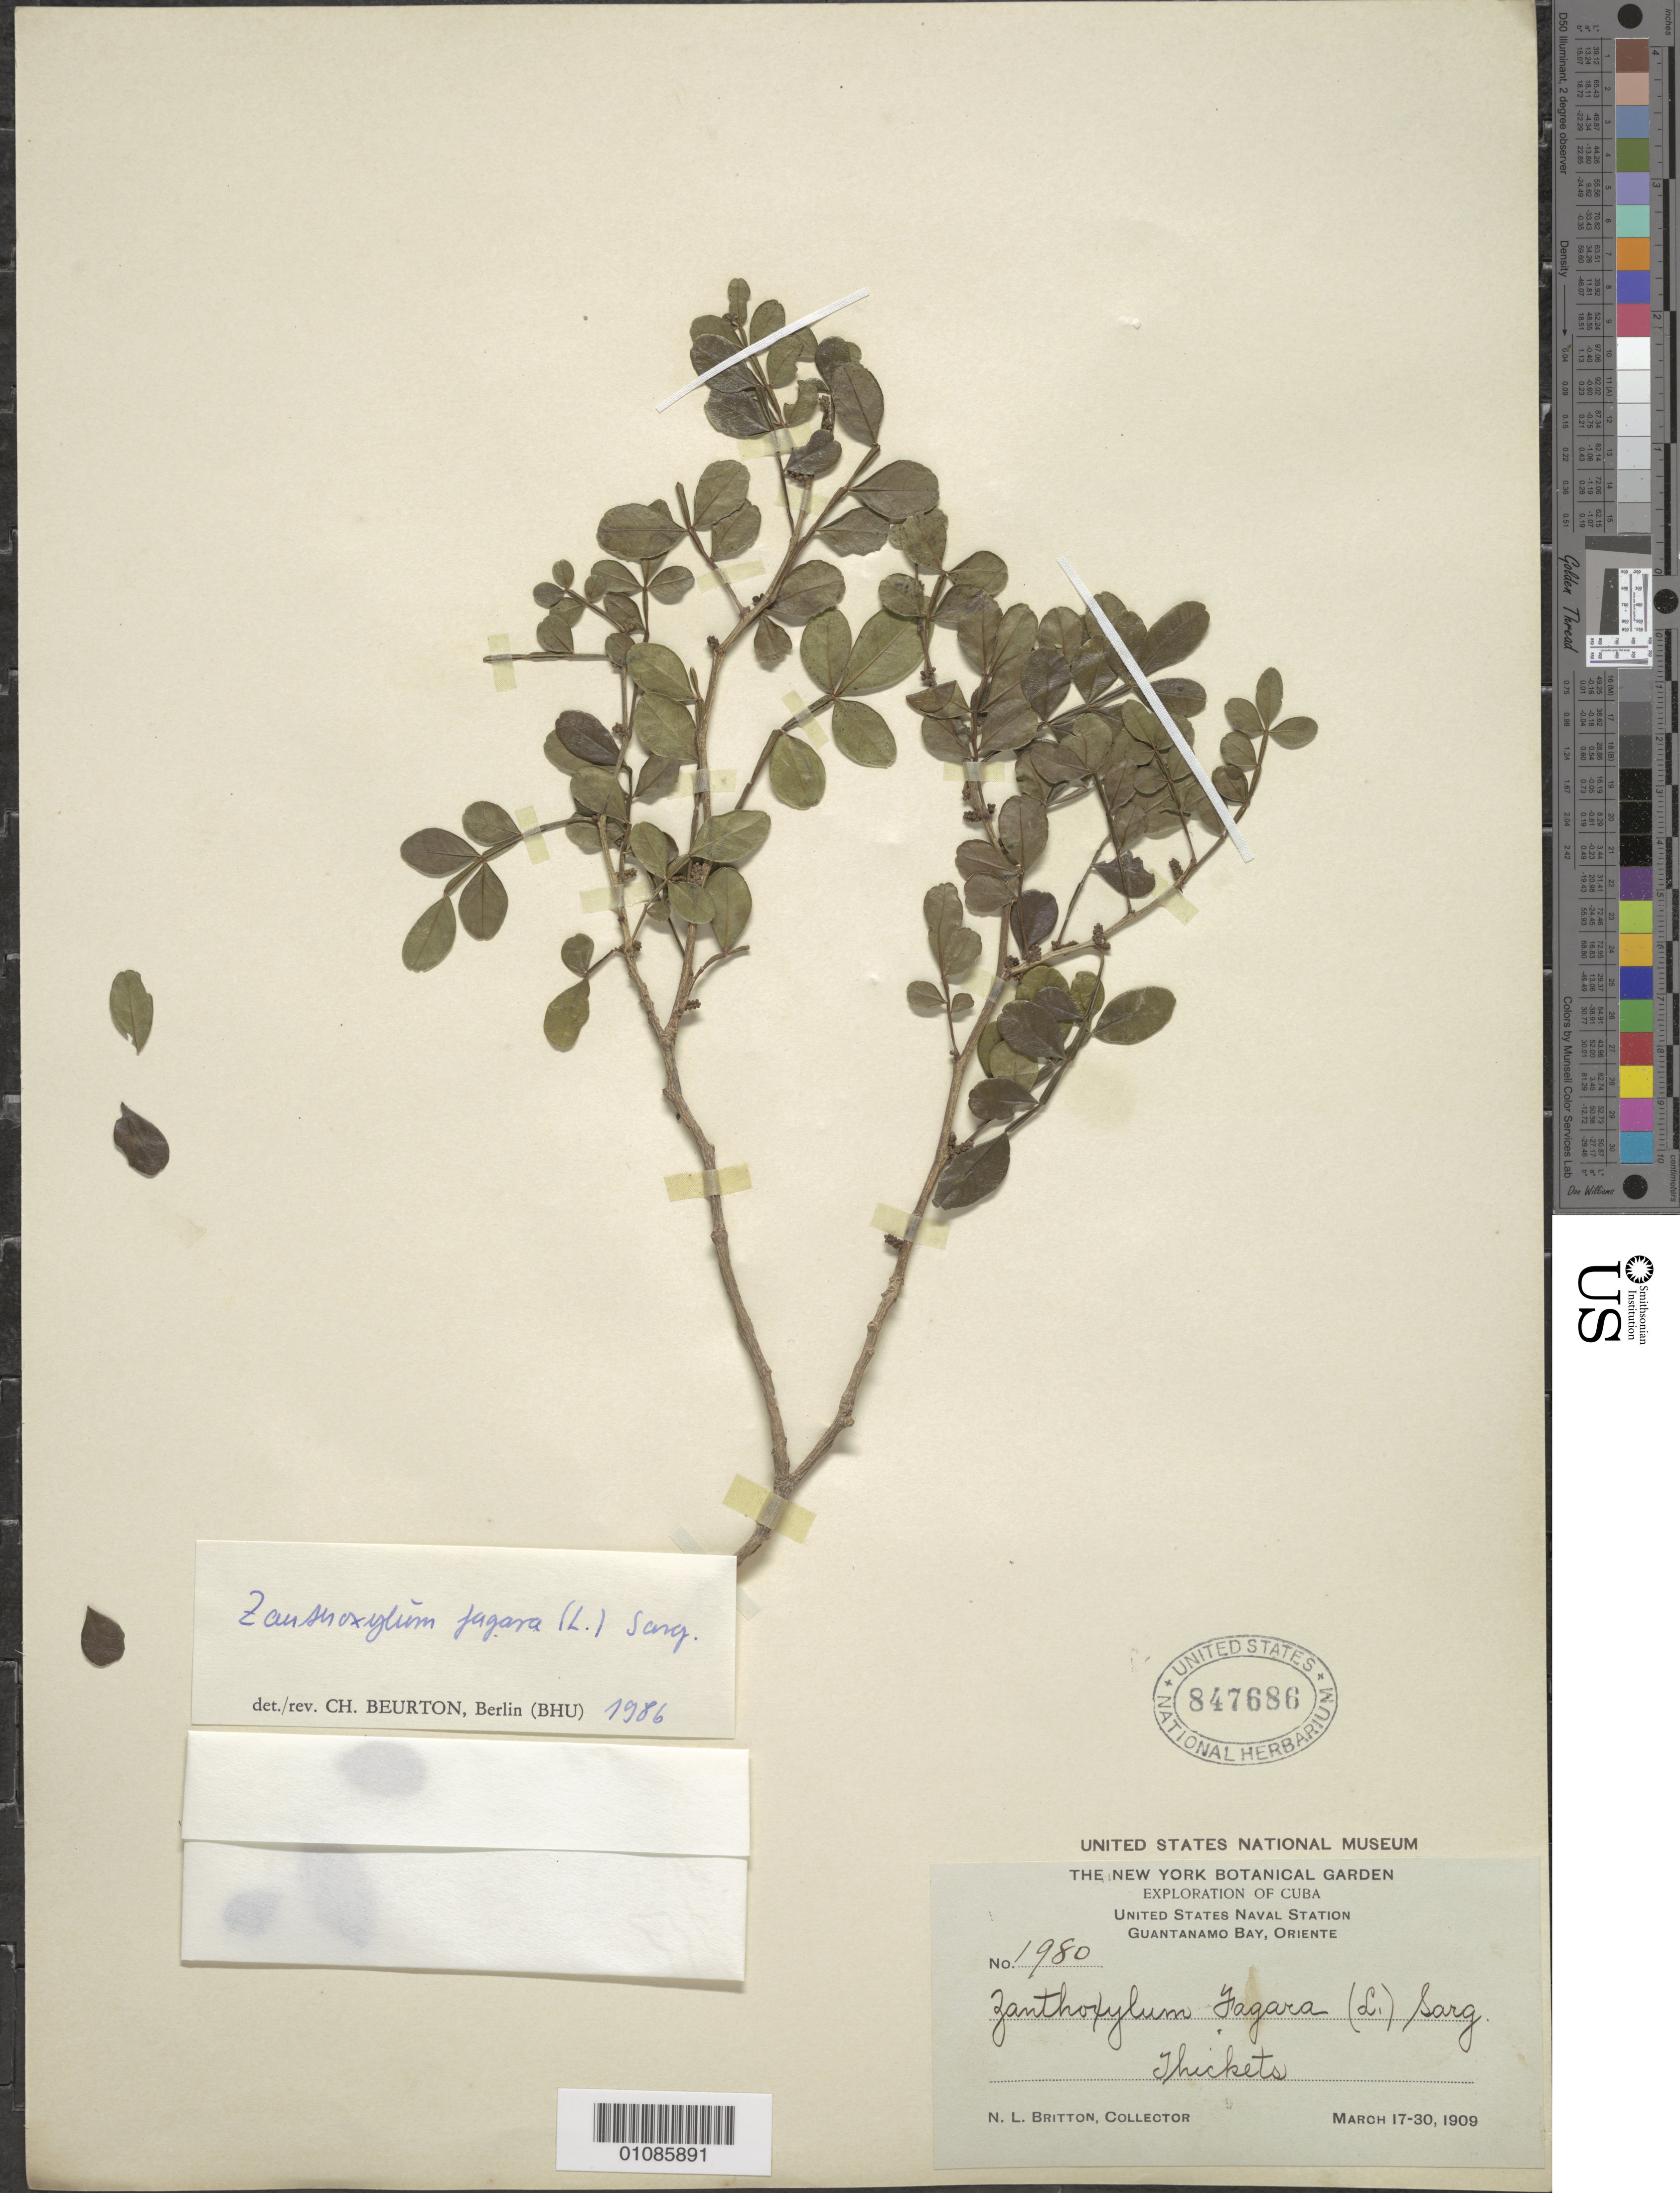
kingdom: Plantae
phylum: Tracheophyta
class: Magnoliopsida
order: Sapindales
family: Rutaceae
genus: Zanthoxylum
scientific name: Zanthoxylum fagara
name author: (L.) Sarg.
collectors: N. Britton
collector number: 1980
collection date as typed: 17 Mar 1909 to 30 Mar 1909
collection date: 1909-03-17/1909-03-30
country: Cuba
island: Cuba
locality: Oriente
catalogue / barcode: US 847686